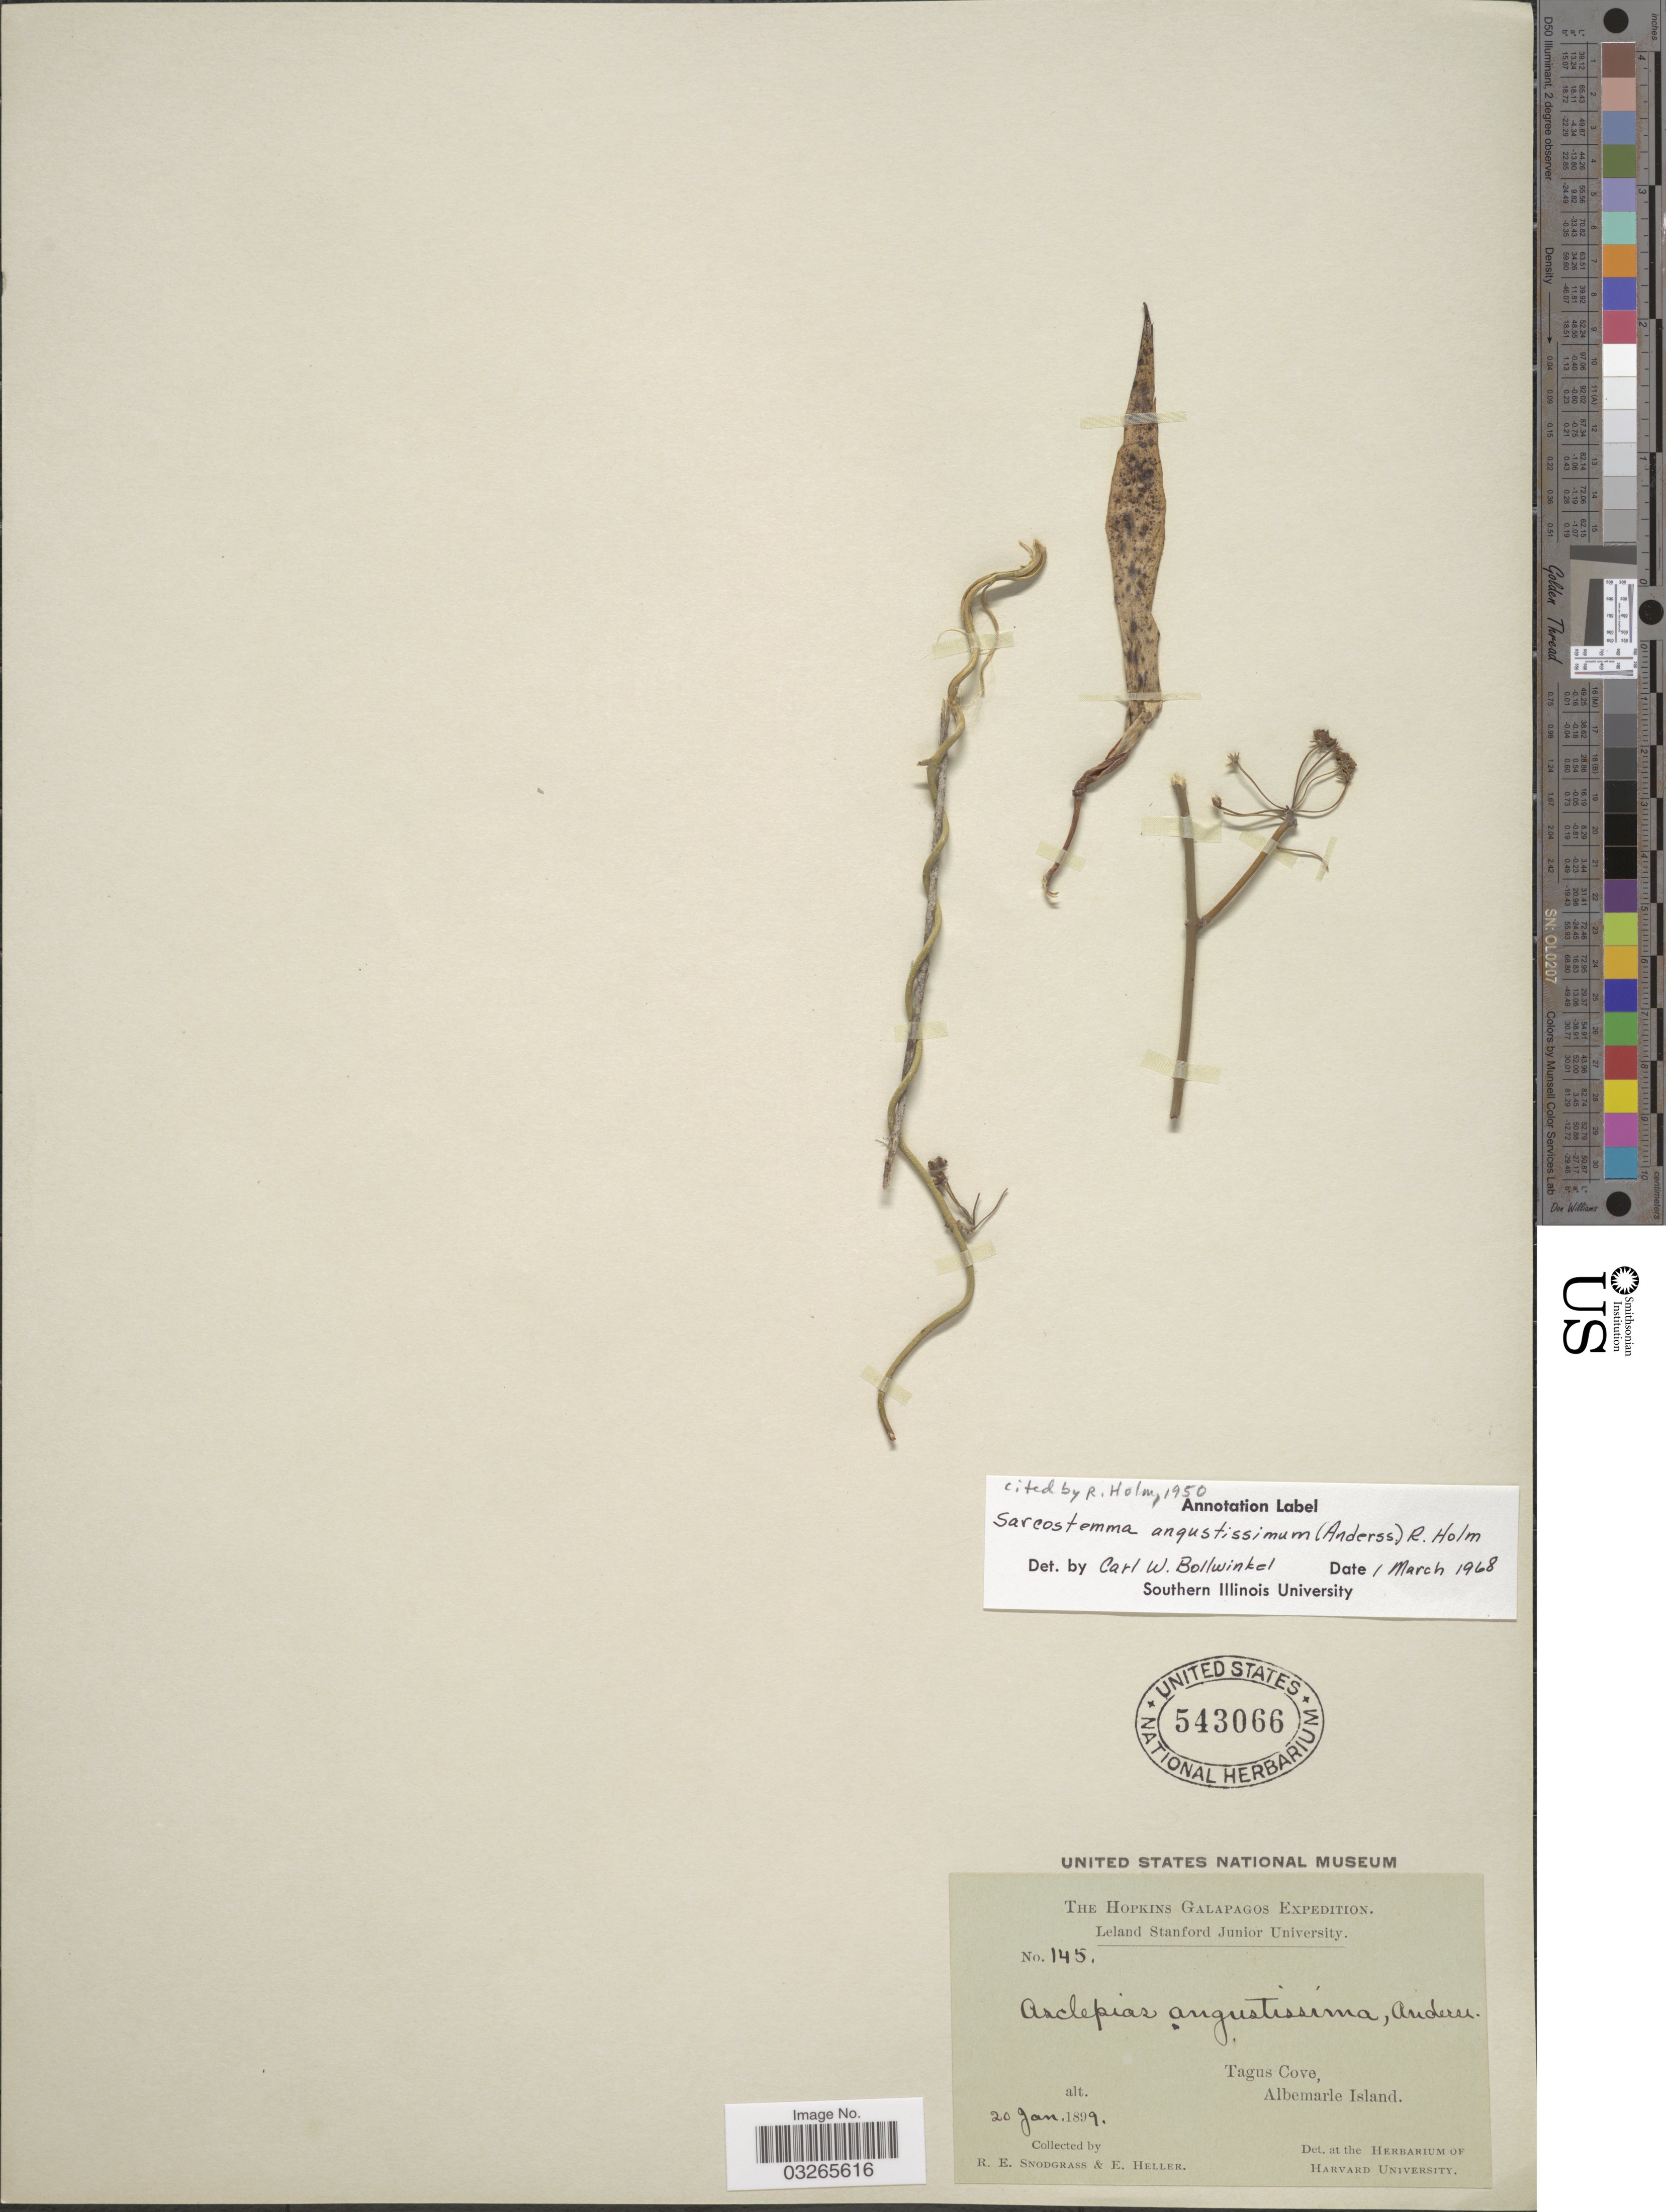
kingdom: Plantae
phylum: Tracheophyta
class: Magnoliopsida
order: Gentianales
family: Apocynaceae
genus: Sarcostemma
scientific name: Sarcostemma angustissimum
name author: (Andersson) R.W. Holm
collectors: R. E. Snodgrass & E. Heller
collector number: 145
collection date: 1899-01-20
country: Ecuador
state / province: Colón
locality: Galapagos, Tagus Cove, Albemarle Island.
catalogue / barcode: US 543066